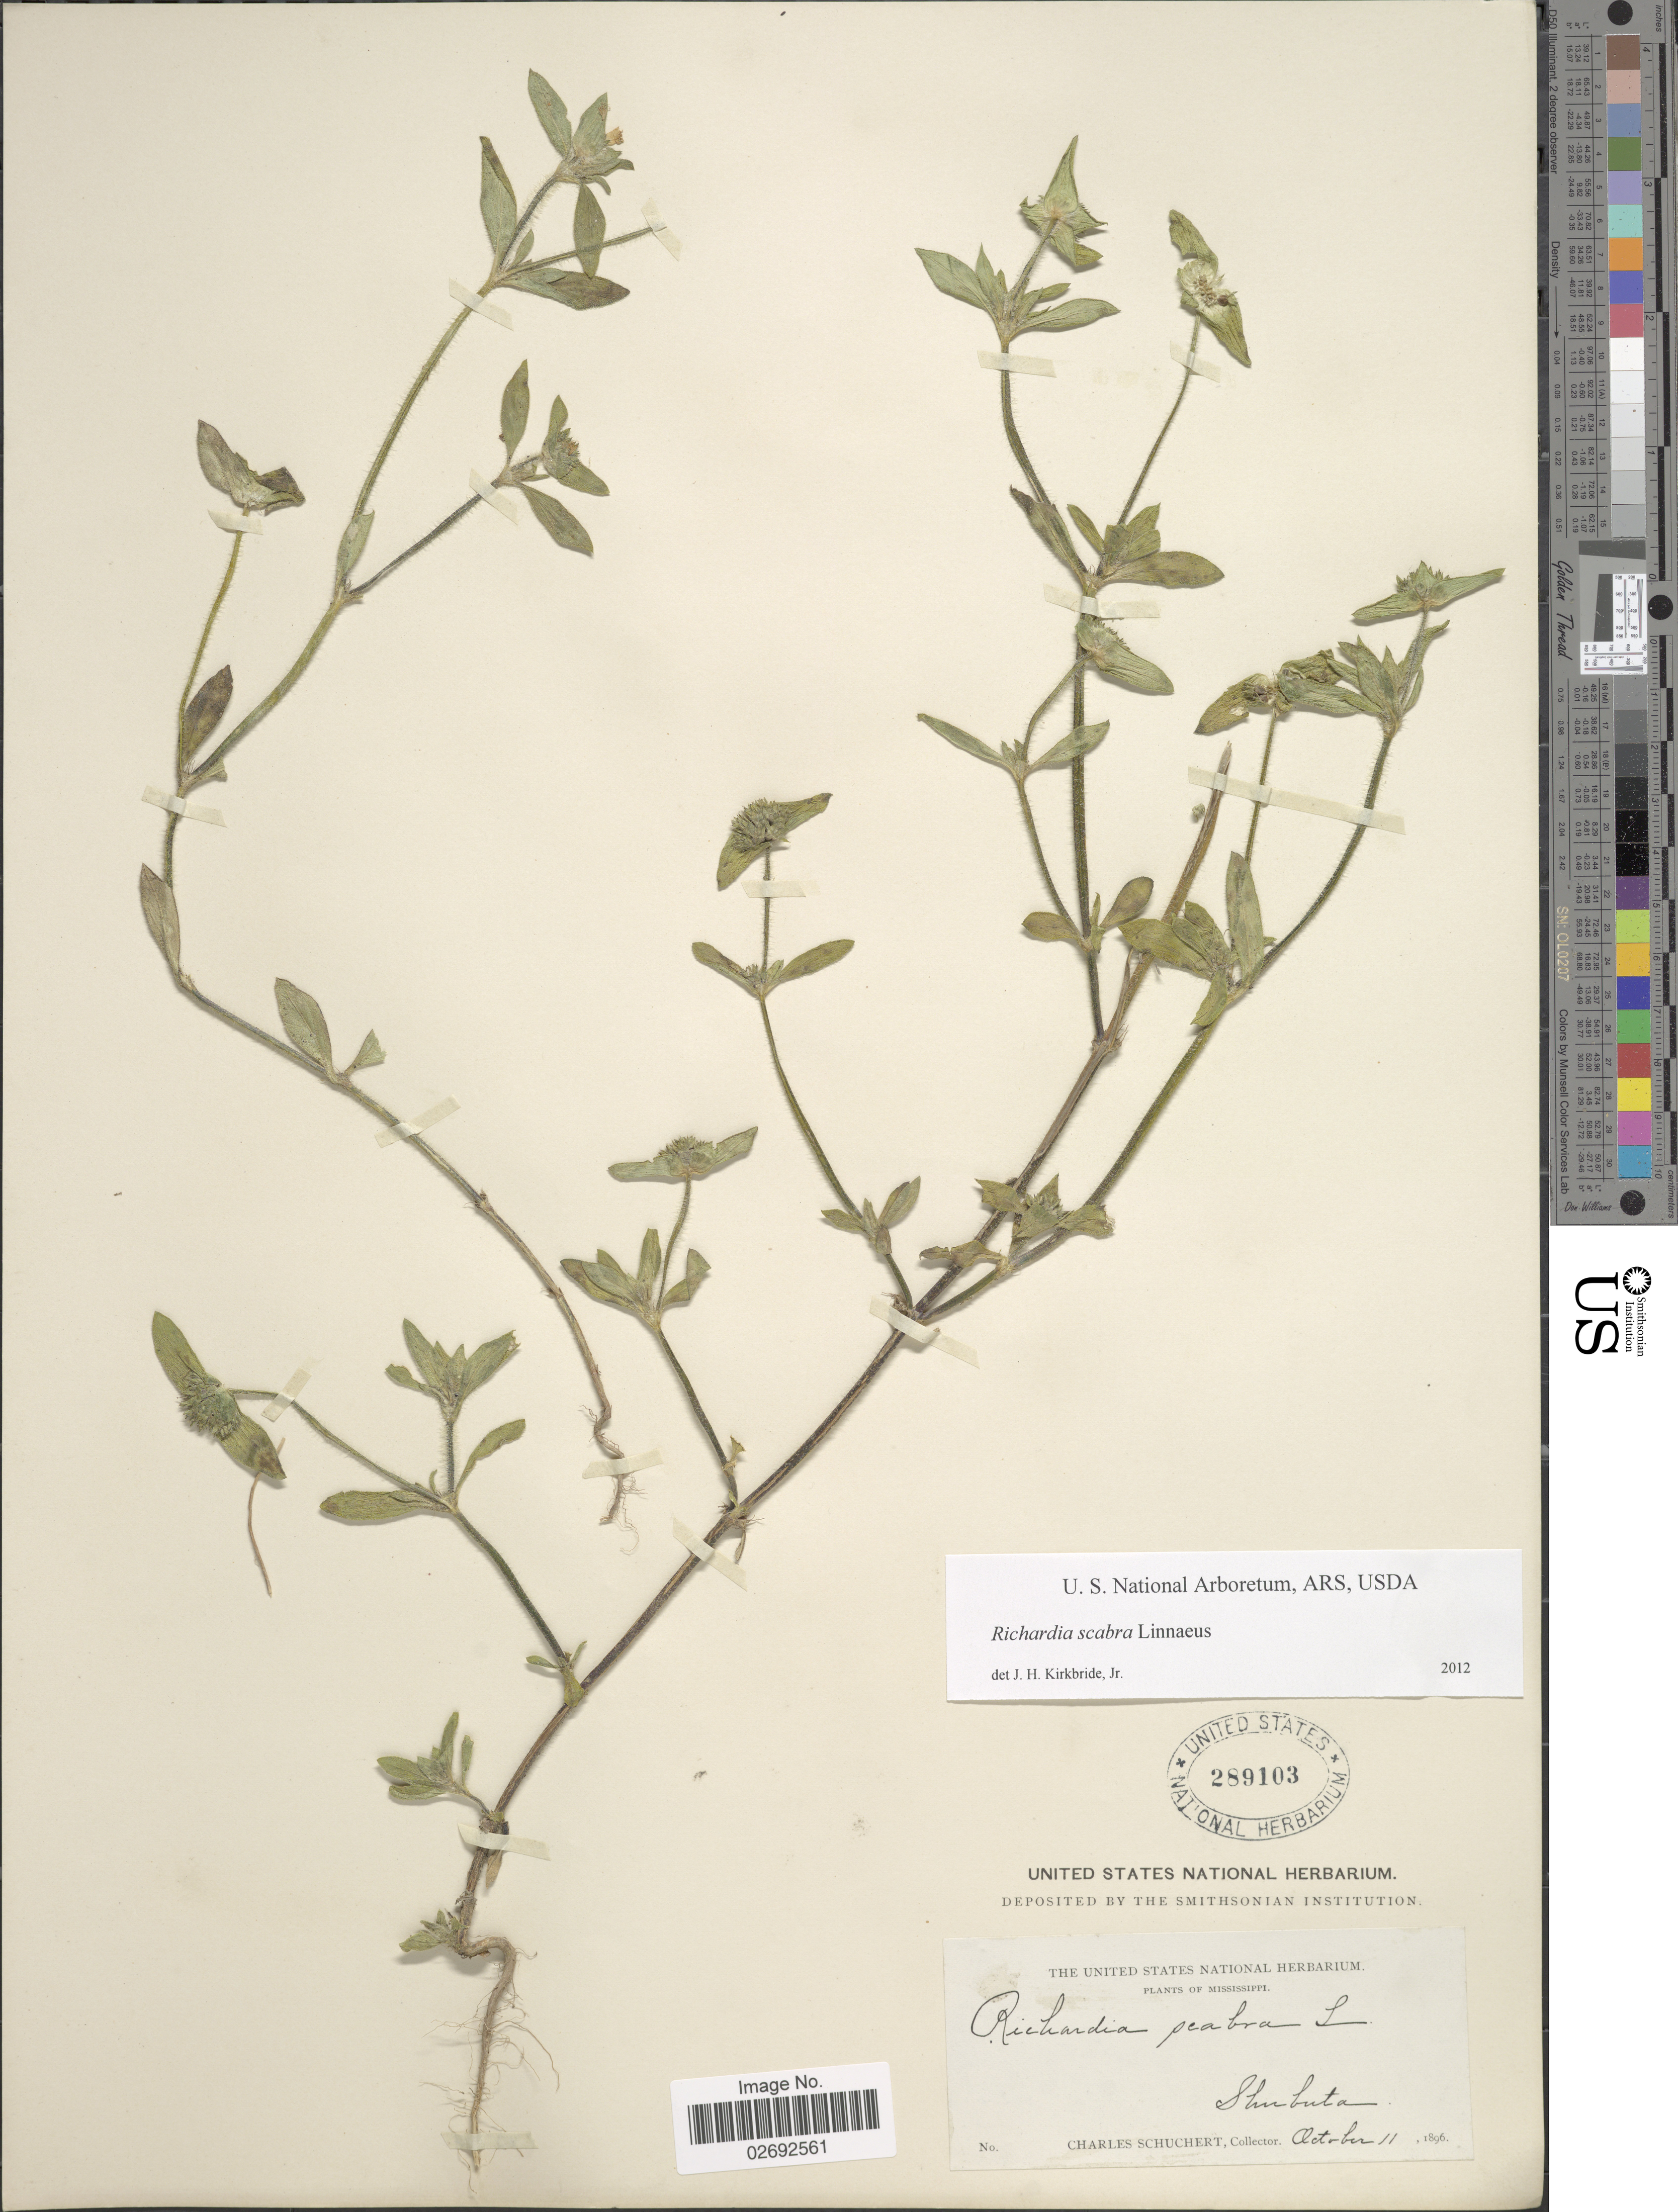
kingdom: Plantae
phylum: Tracheophyta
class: Magnoliopsida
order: Gentianales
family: Rubiaceae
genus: Richardia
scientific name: Richardia scabra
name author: L.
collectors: C. Schuchert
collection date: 1896-10-11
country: United States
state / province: Mississippi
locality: Shubuta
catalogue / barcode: US 289103